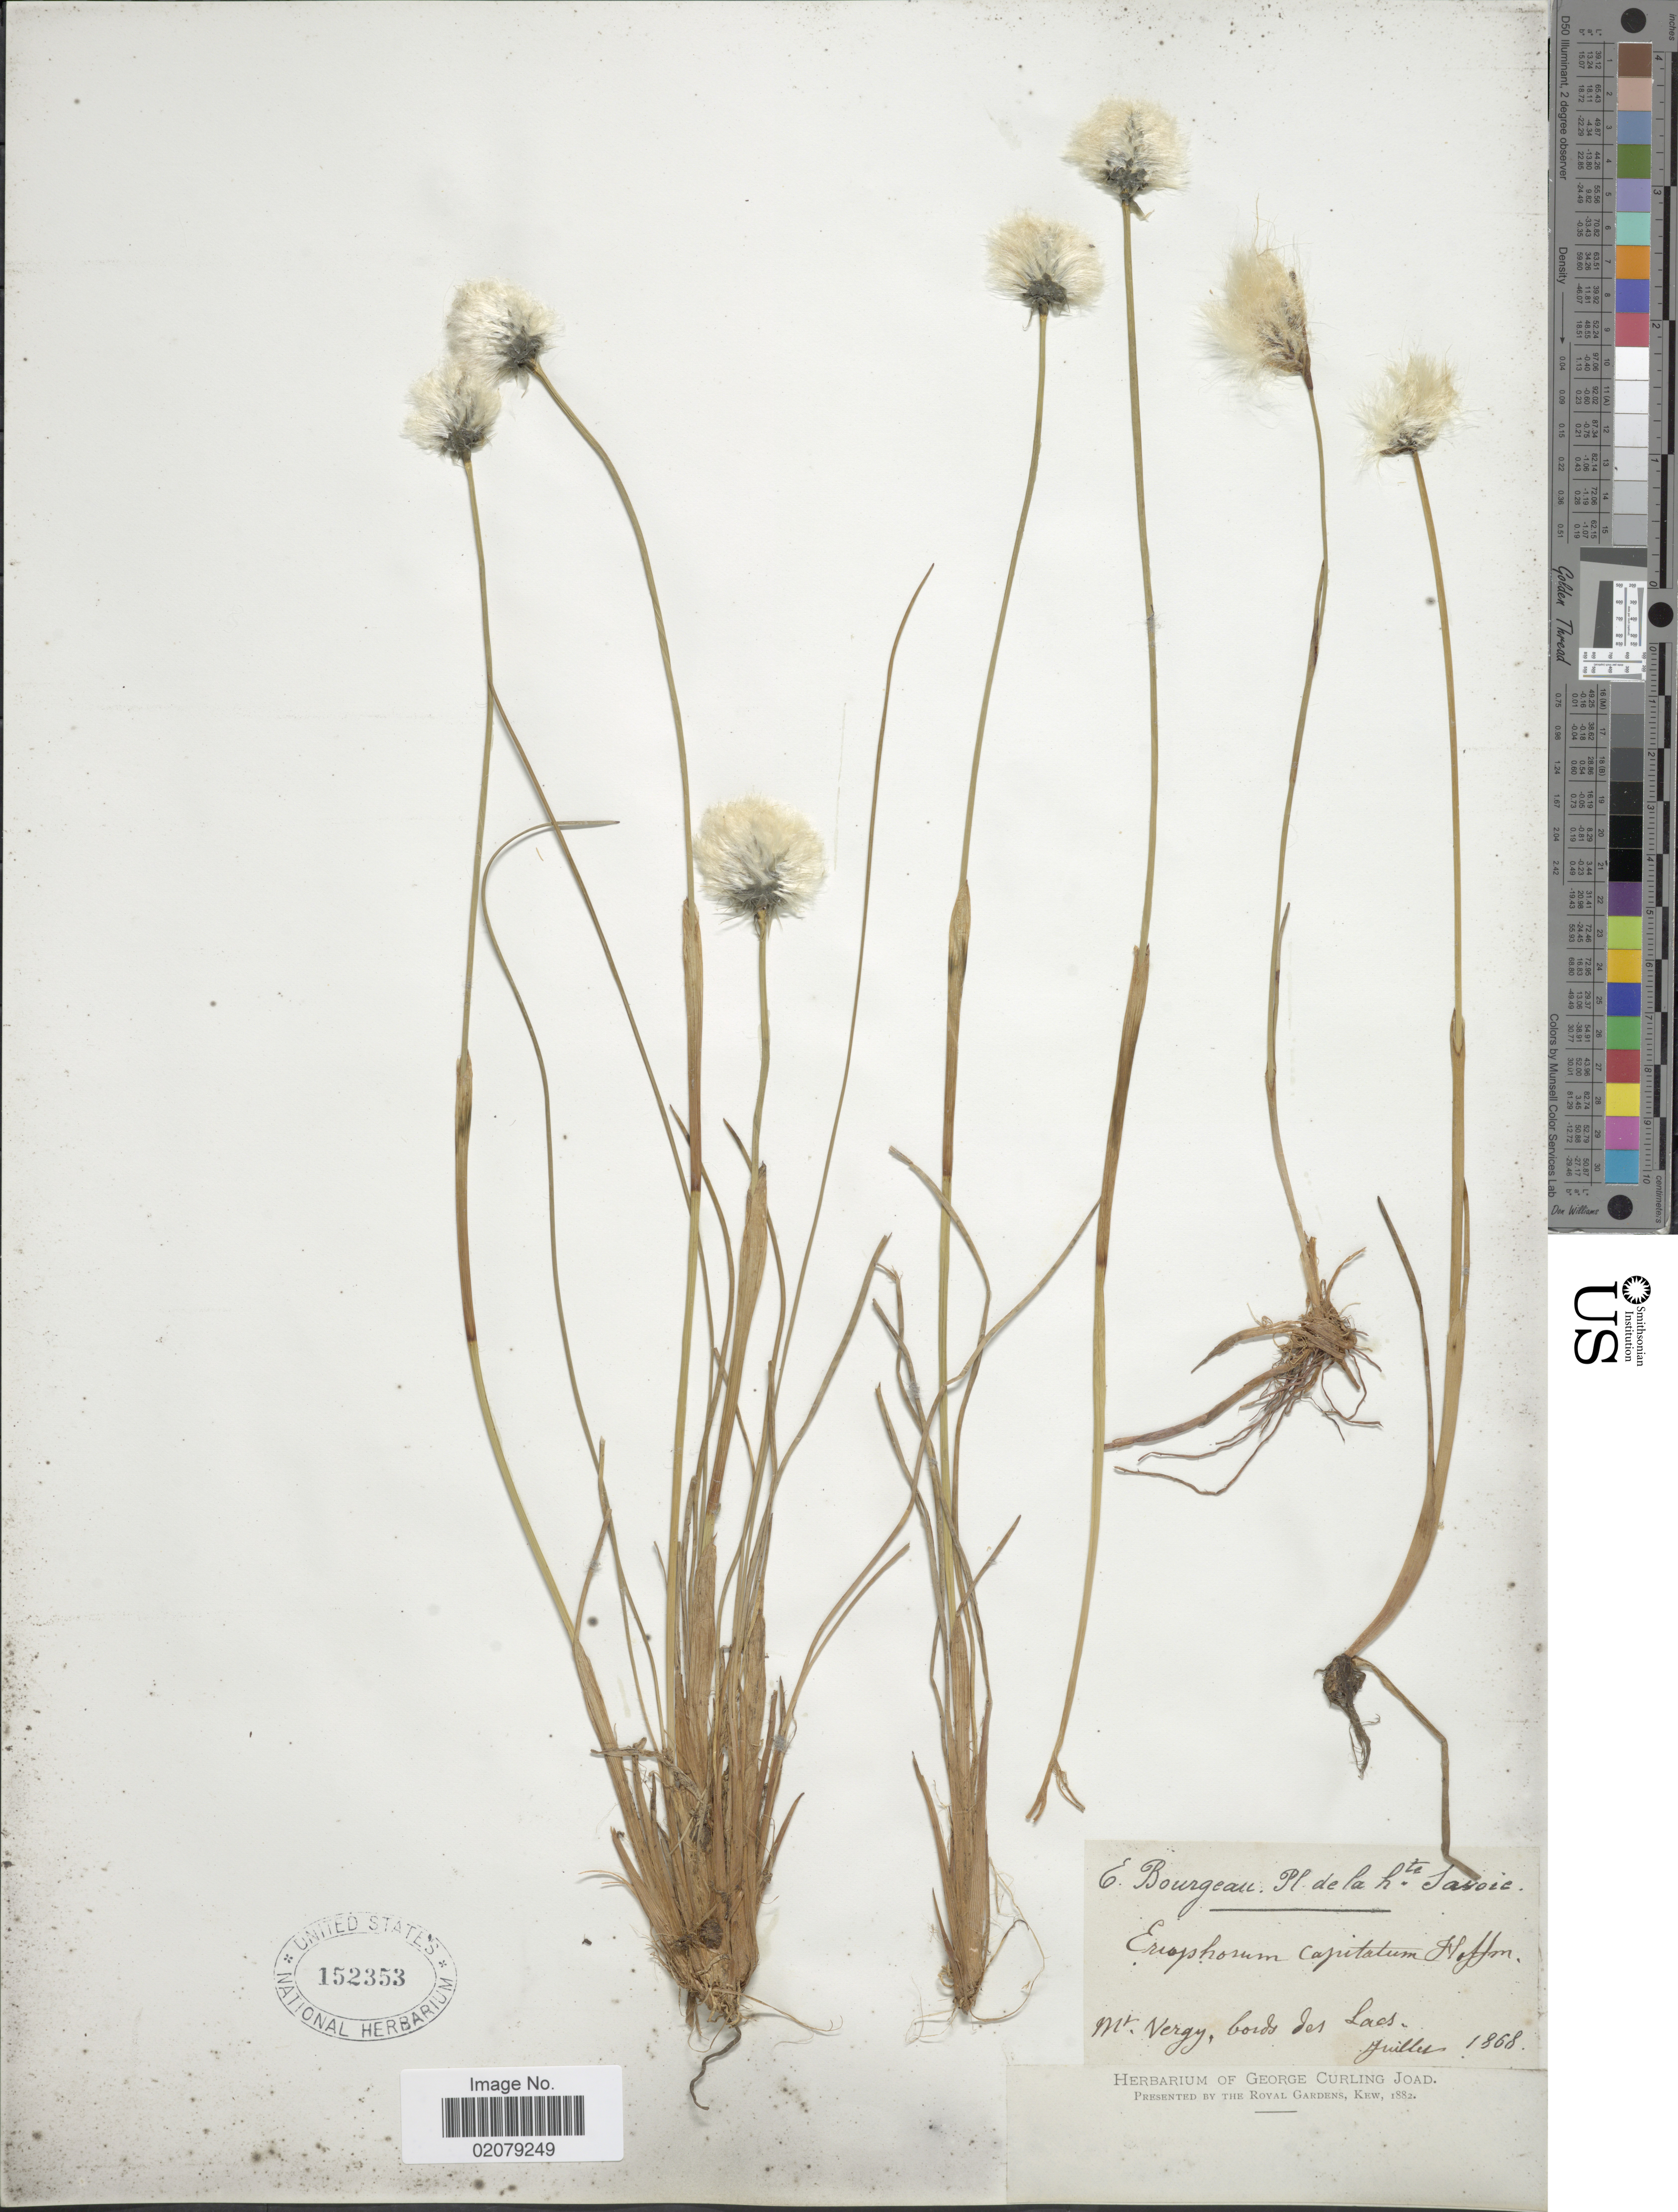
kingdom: Plantae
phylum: Tracheophyta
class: Liliopsida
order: Poales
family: Cyperaceae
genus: Eriophorum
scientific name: Eriophorum scheuchzeri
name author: Hoppe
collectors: E. Bourgeau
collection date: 1868-07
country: France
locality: Pl. de la Sta. Savoie, Mt. Vergy bords des Lacs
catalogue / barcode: US 152353